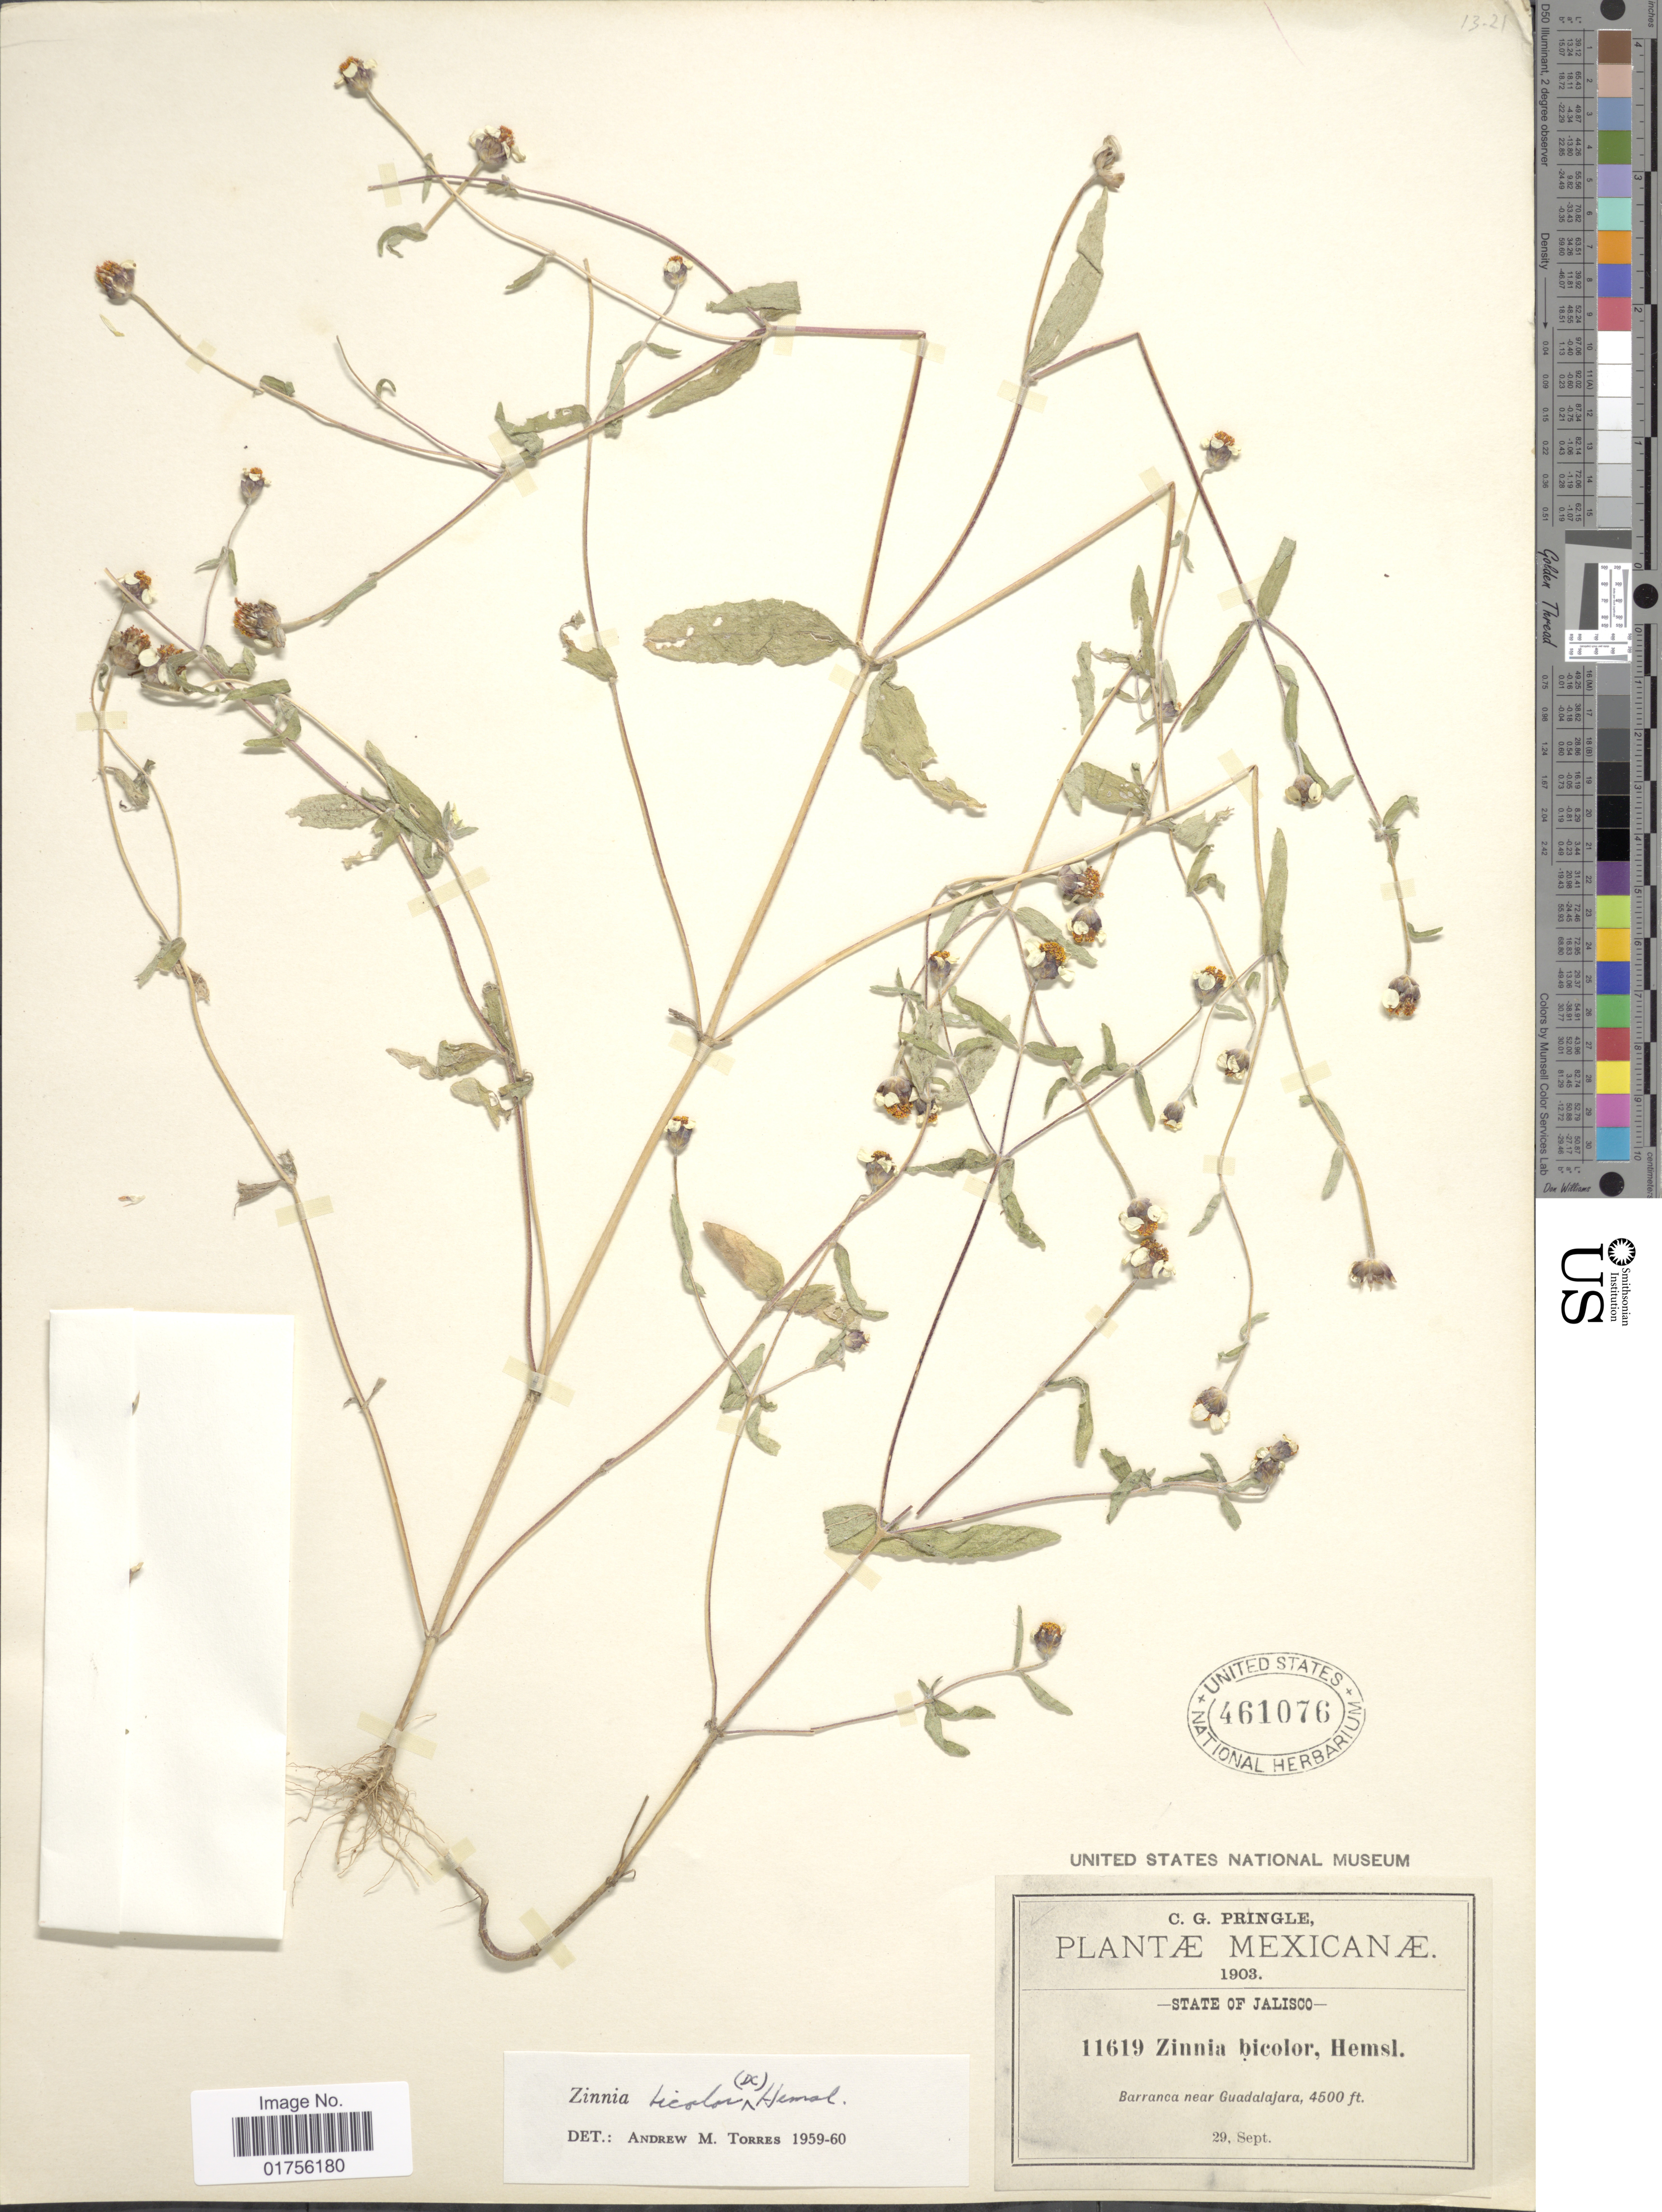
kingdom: Plantae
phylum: Tracheophyta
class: Magnoliopsida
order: Asterales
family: Asteraceae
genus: Zinnia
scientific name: Zinnia bicolor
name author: (DC.) Hemsl.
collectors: C. G. Pringle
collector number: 11619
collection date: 1903-09-29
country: Mexico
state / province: Jalisco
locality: State of Jalisco, Barranca near Guadalajara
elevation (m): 1372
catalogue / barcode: US 461076